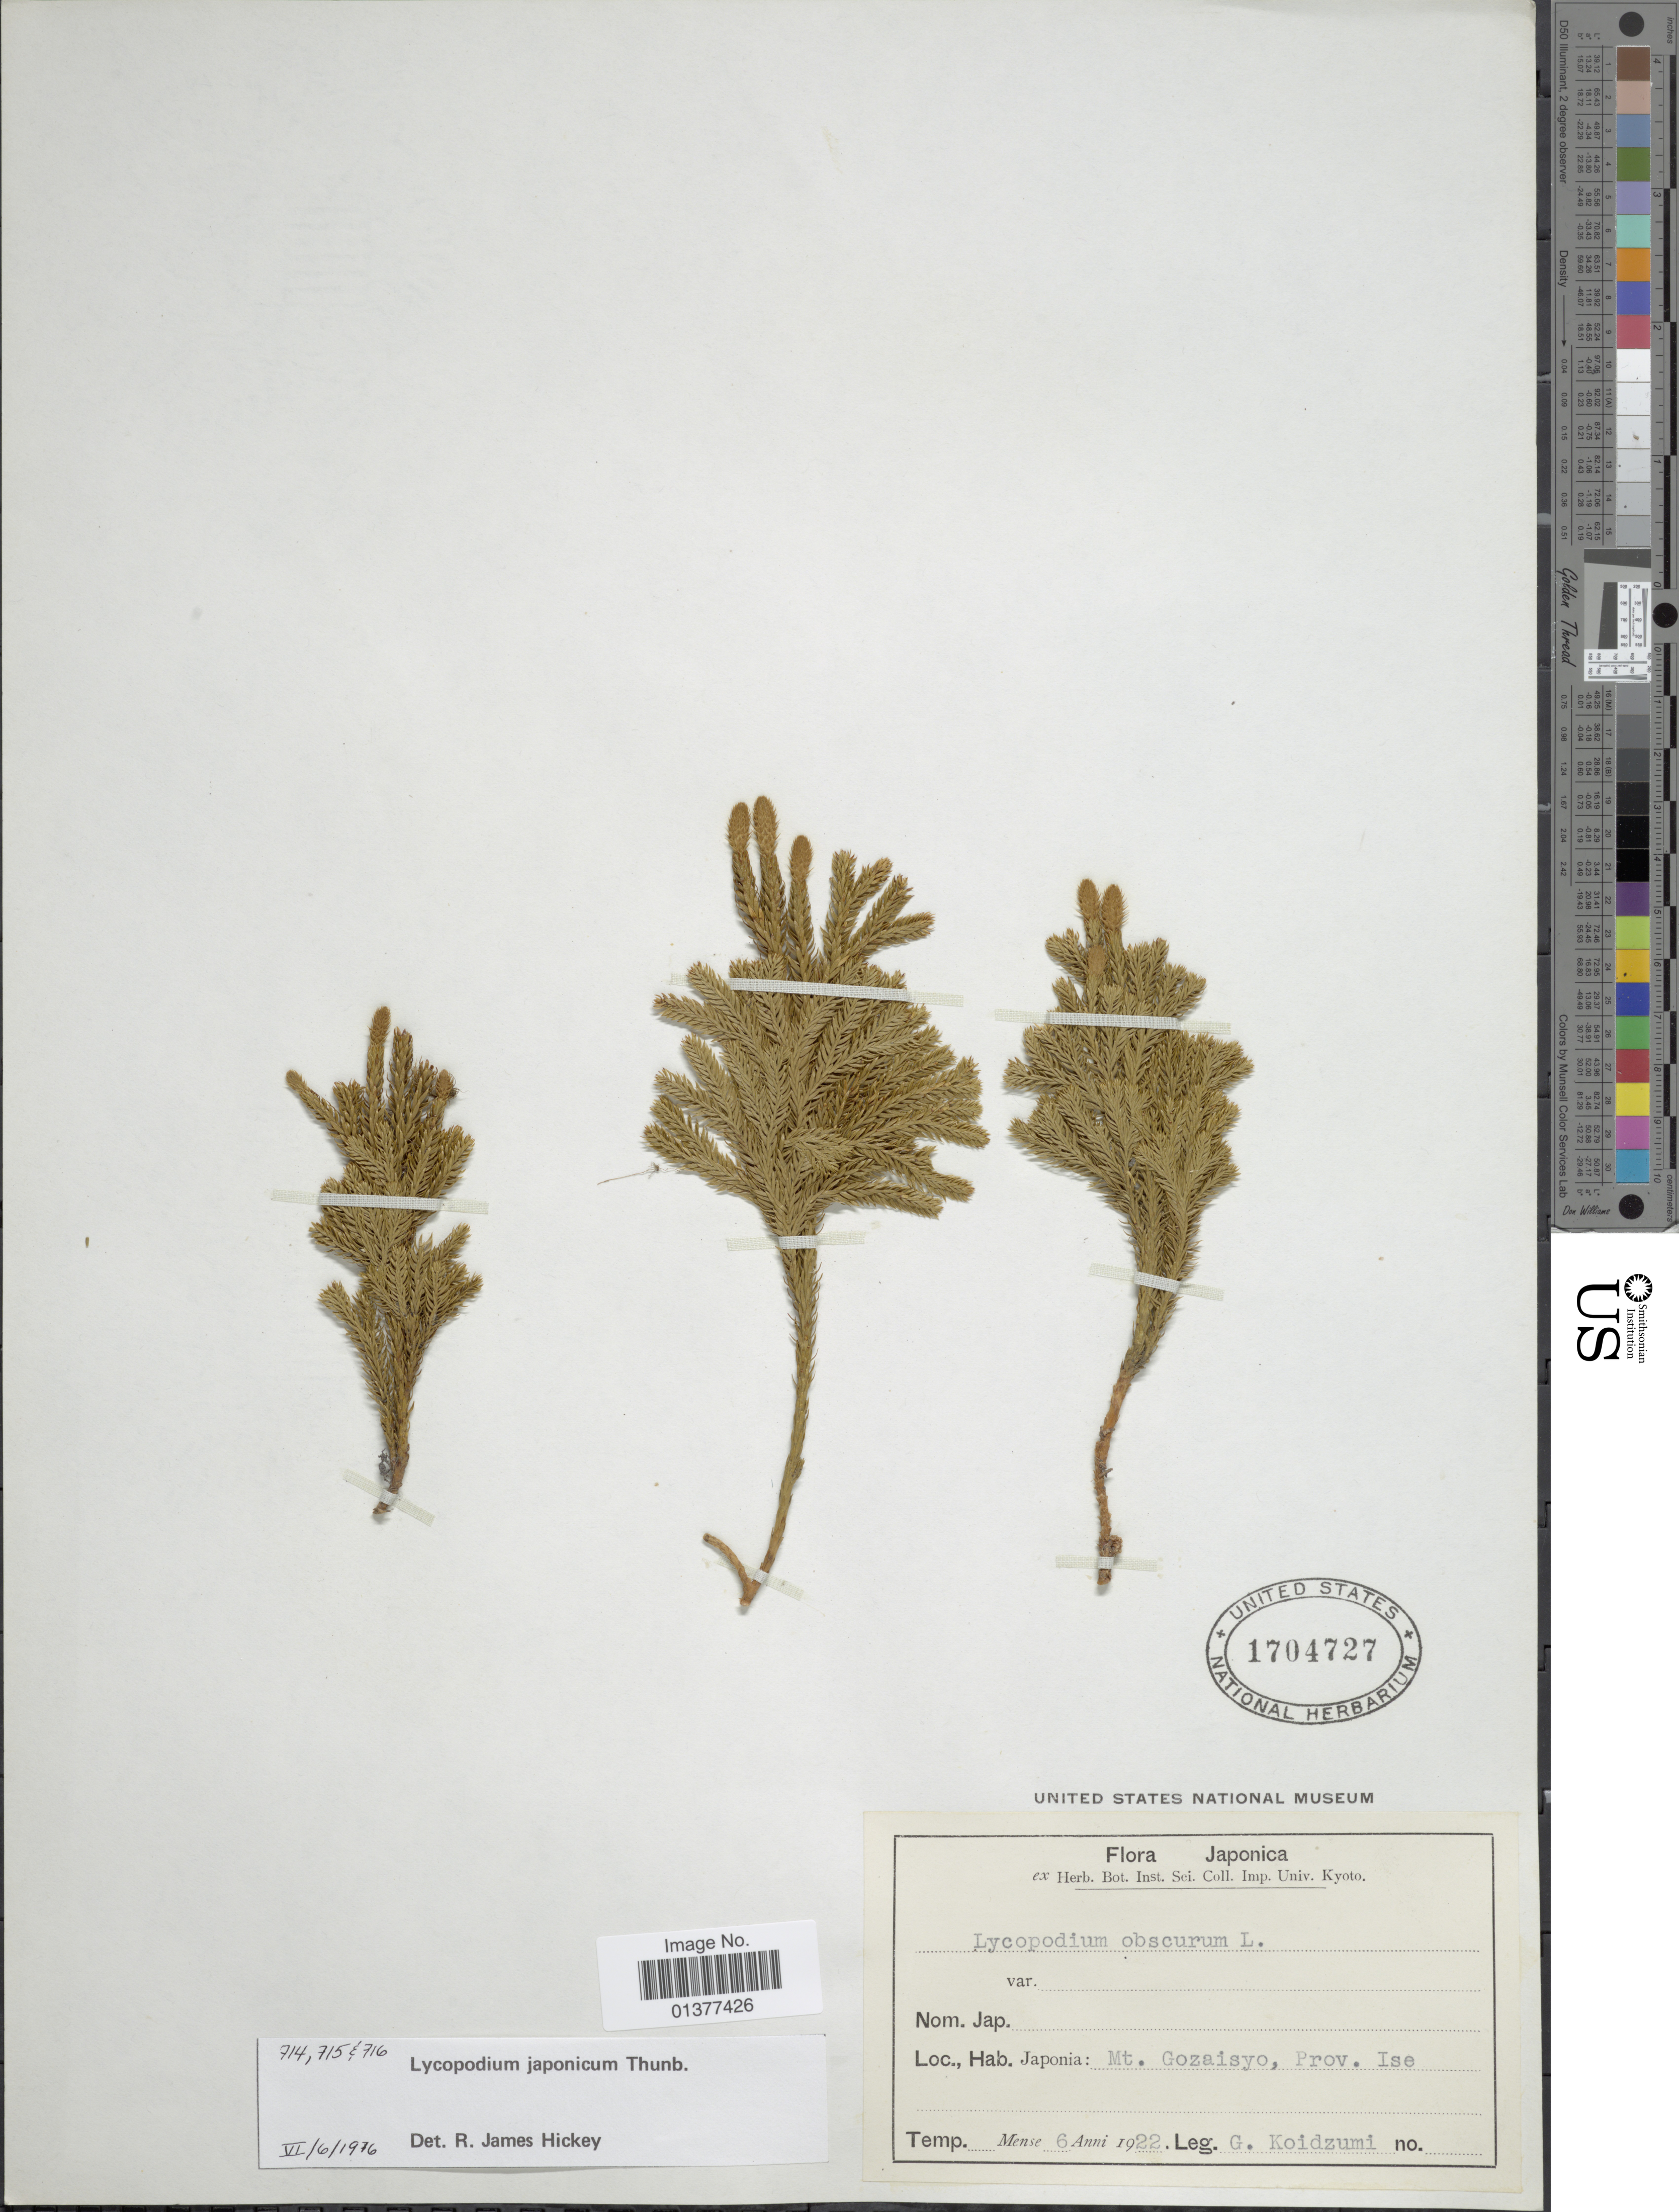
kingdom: Plantae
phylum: Tracheophyta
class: Lycopodiopsida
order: Lycopodiales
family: Lycopodiaceae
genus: Lycopodium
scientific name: Lycopodium japonicum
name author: Thunb.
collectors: G. Koidzumi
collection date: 1922-01-06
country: Japan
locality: Mt. Gozaisyo, prov. Ise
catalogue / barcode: US 1704727